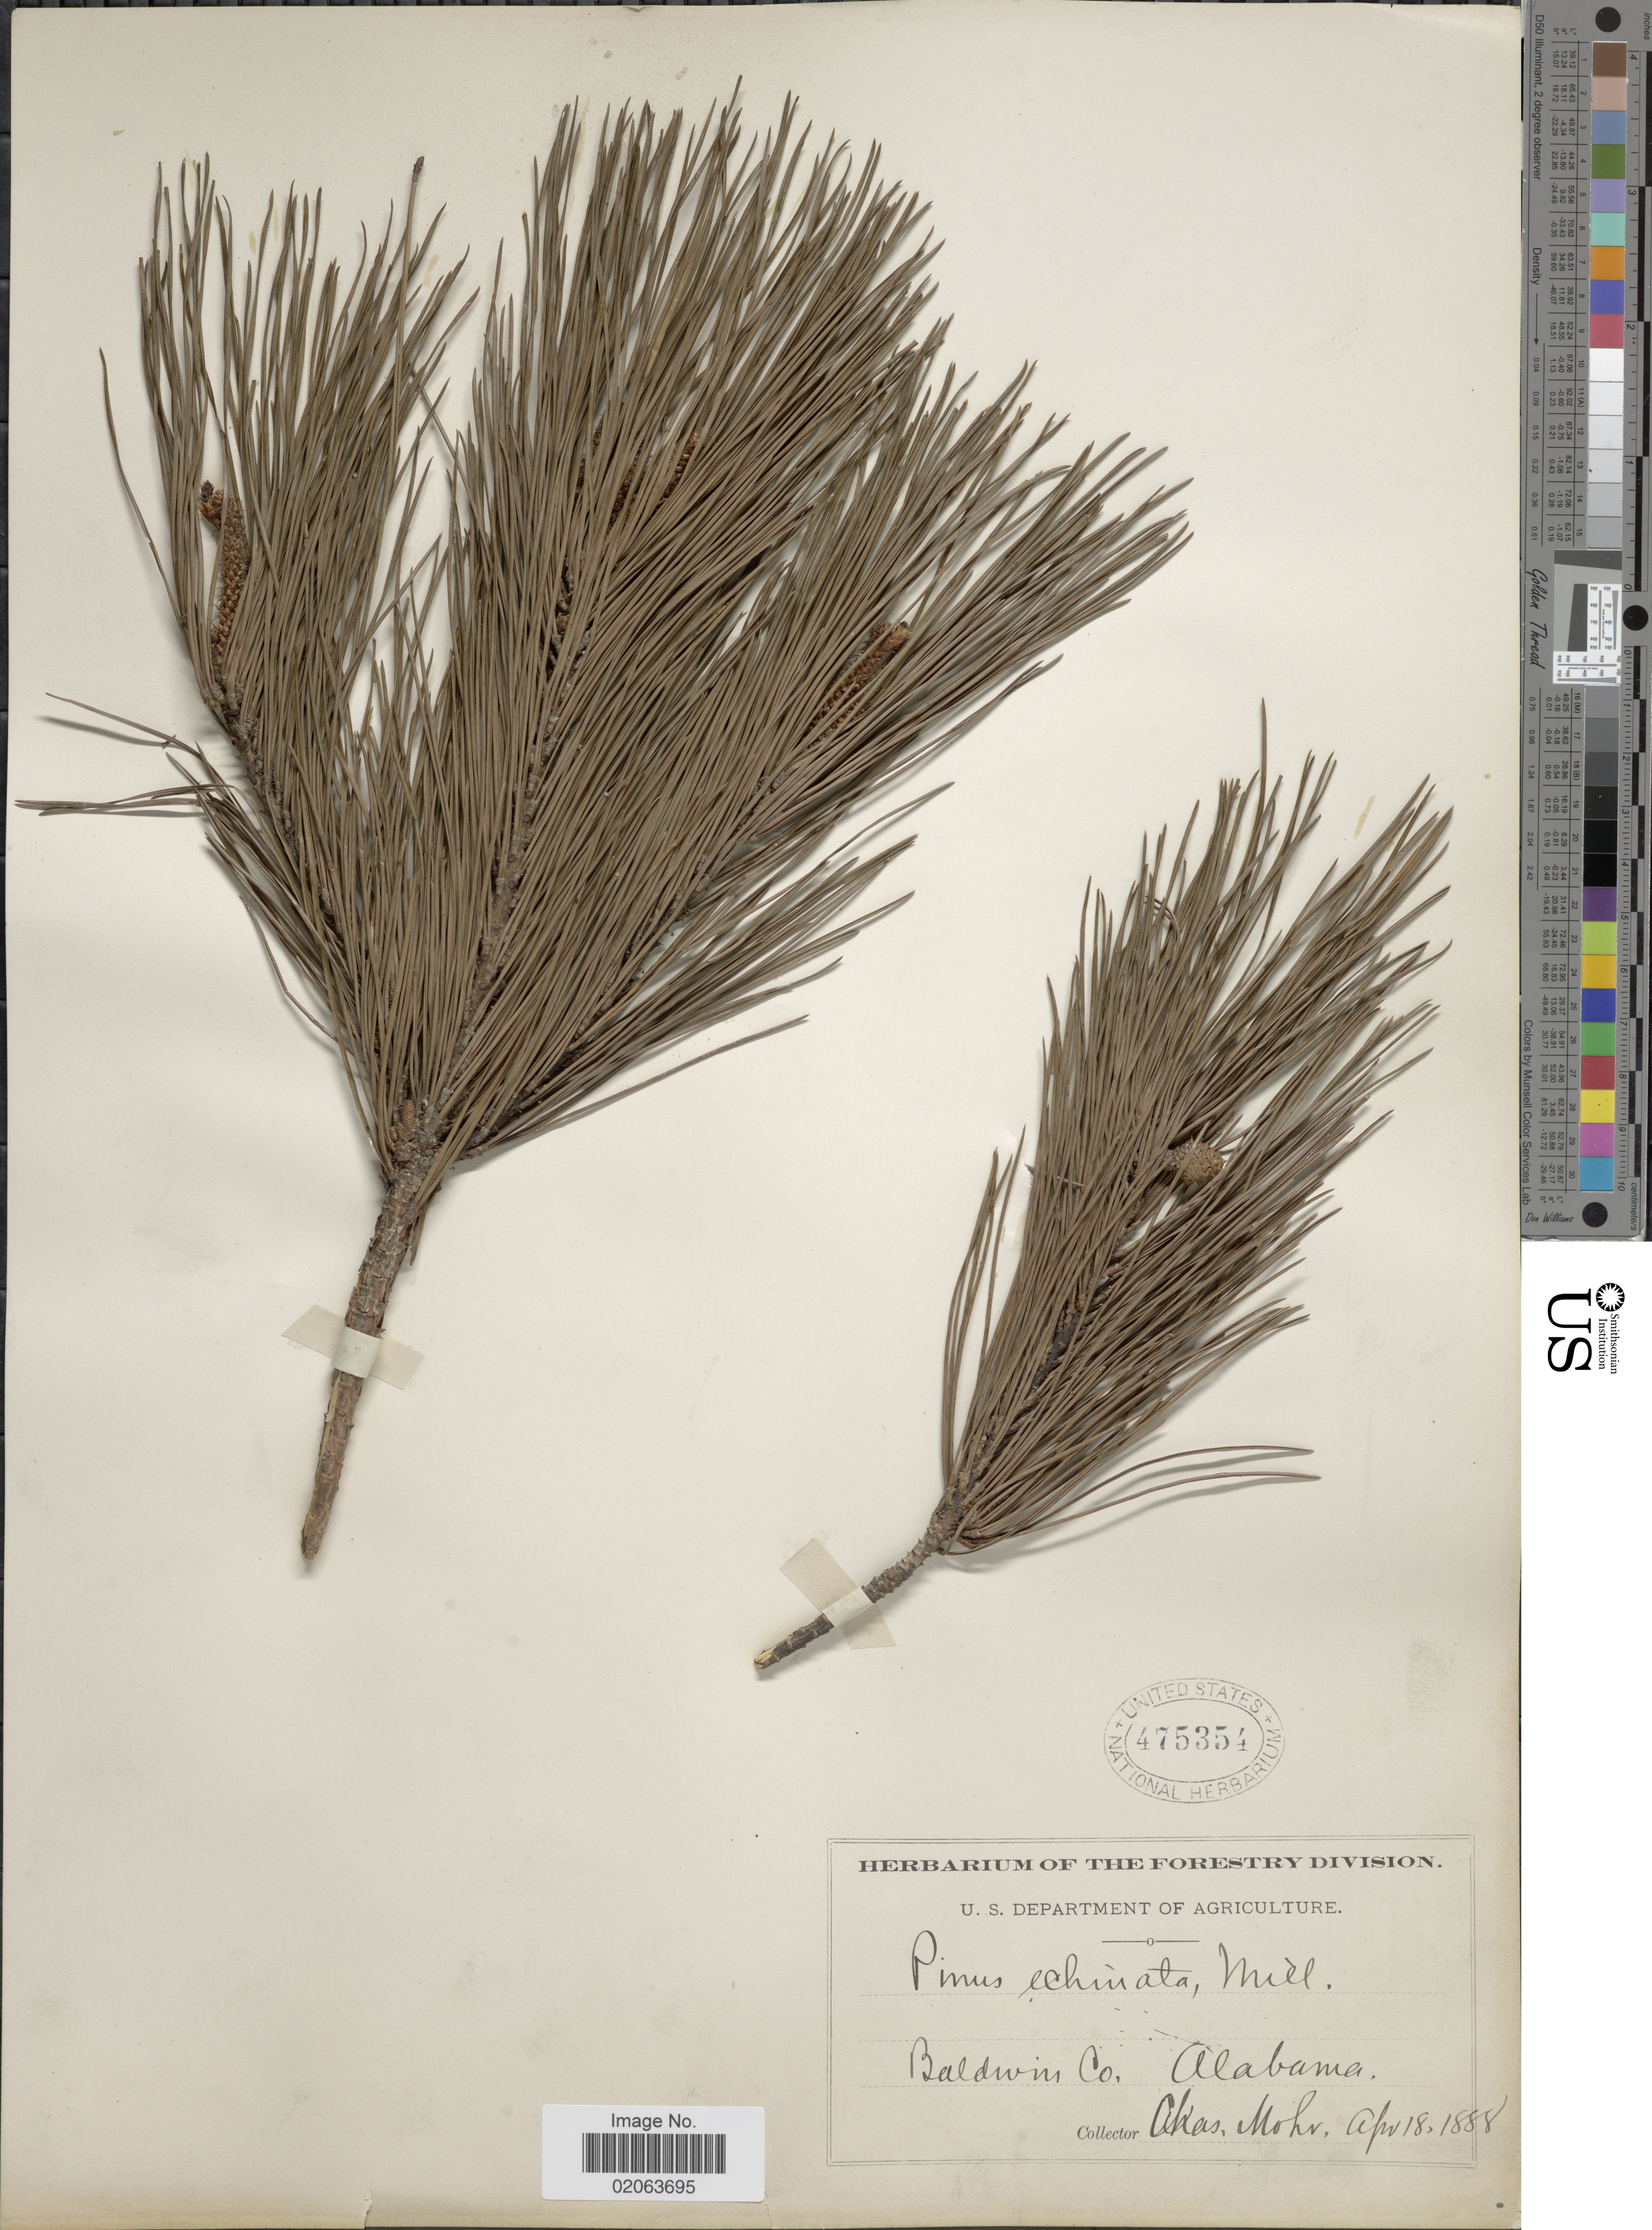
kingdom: Plantae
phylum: Tracheophyta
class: Pinopsida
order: Pinales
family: Pinaceae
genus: Pinus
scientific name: Pinus echinata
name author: Mill.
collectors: C. T. Mohr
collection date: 1888-04-18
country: United States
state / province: Alabama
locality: Baldwin Co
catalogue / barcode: US 475354